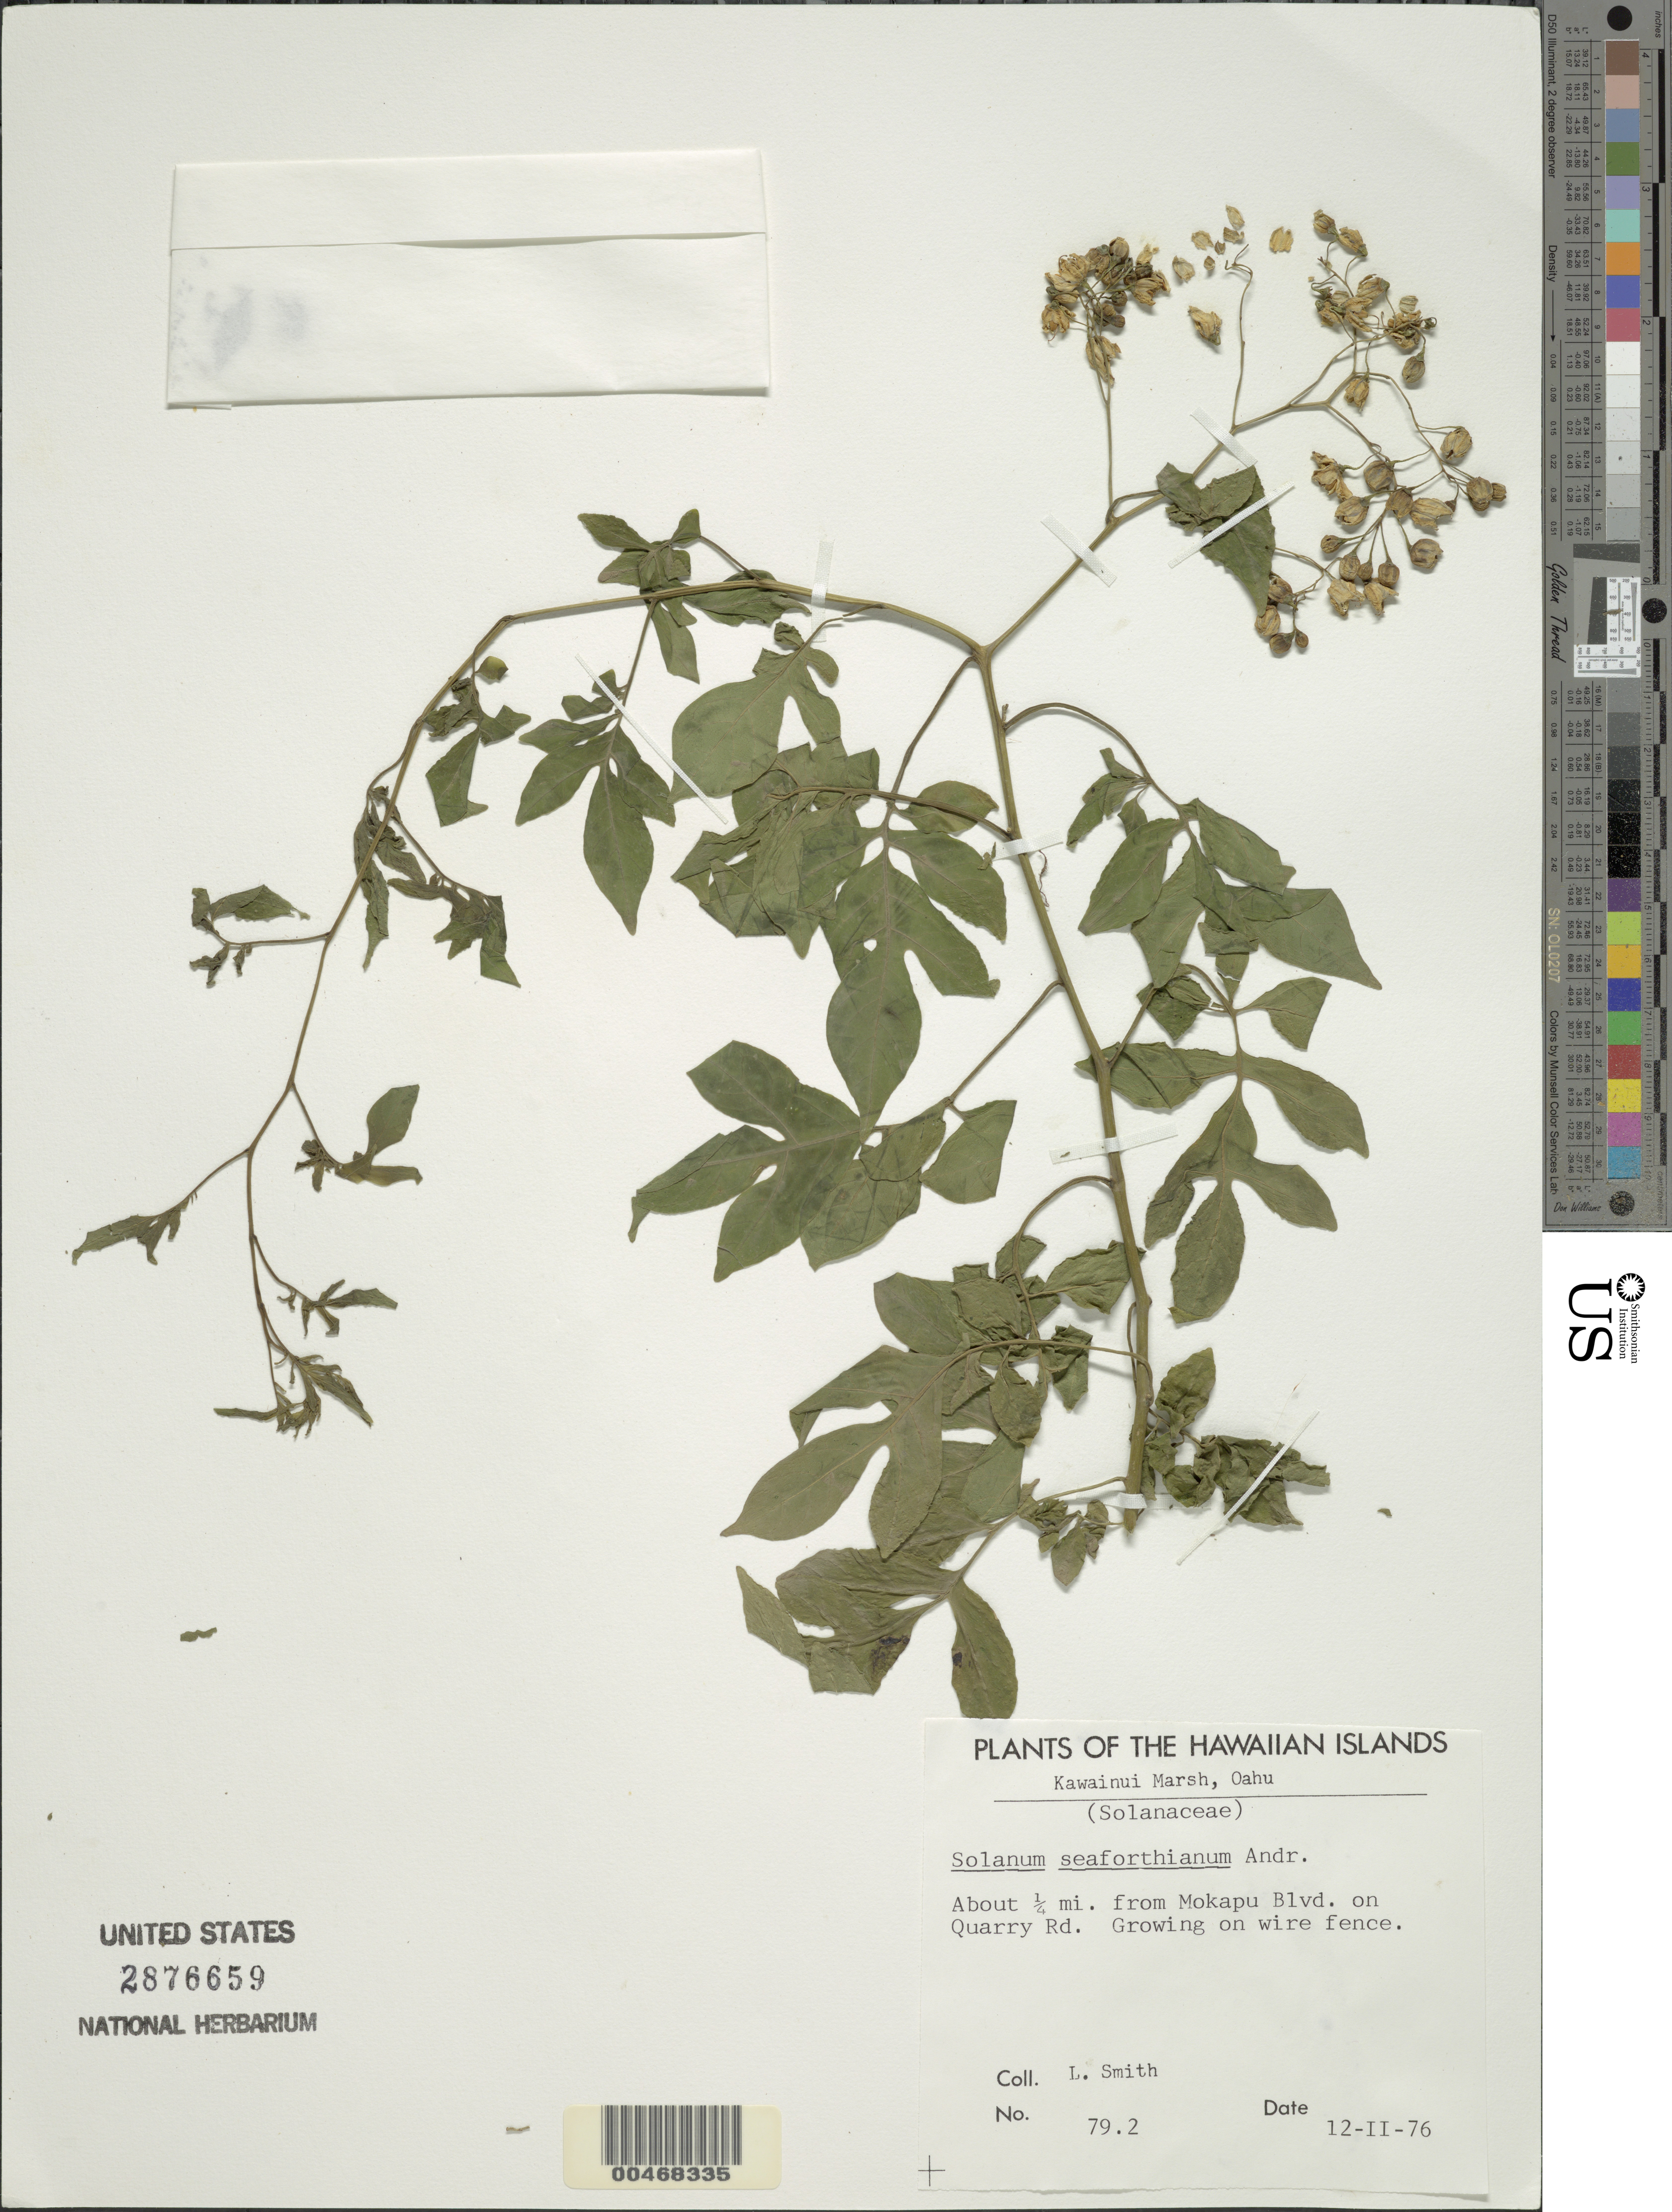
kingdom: Plantae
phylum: Tracheophyta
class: Magnoliopsida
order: Solanales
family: Solanaceae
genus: Solanum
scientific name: Solanum seaforthianum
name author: Andrews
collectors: L. Smith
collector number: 79.2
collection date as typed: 12 Feb 1976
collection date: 1976-02-12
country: United States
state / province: Hawaii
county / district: Honolulu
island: Oahu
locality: Kawainui Marsh, about .25 mi from Mokapu Blvd. on Quarry Rd.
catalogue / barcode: US 2876659